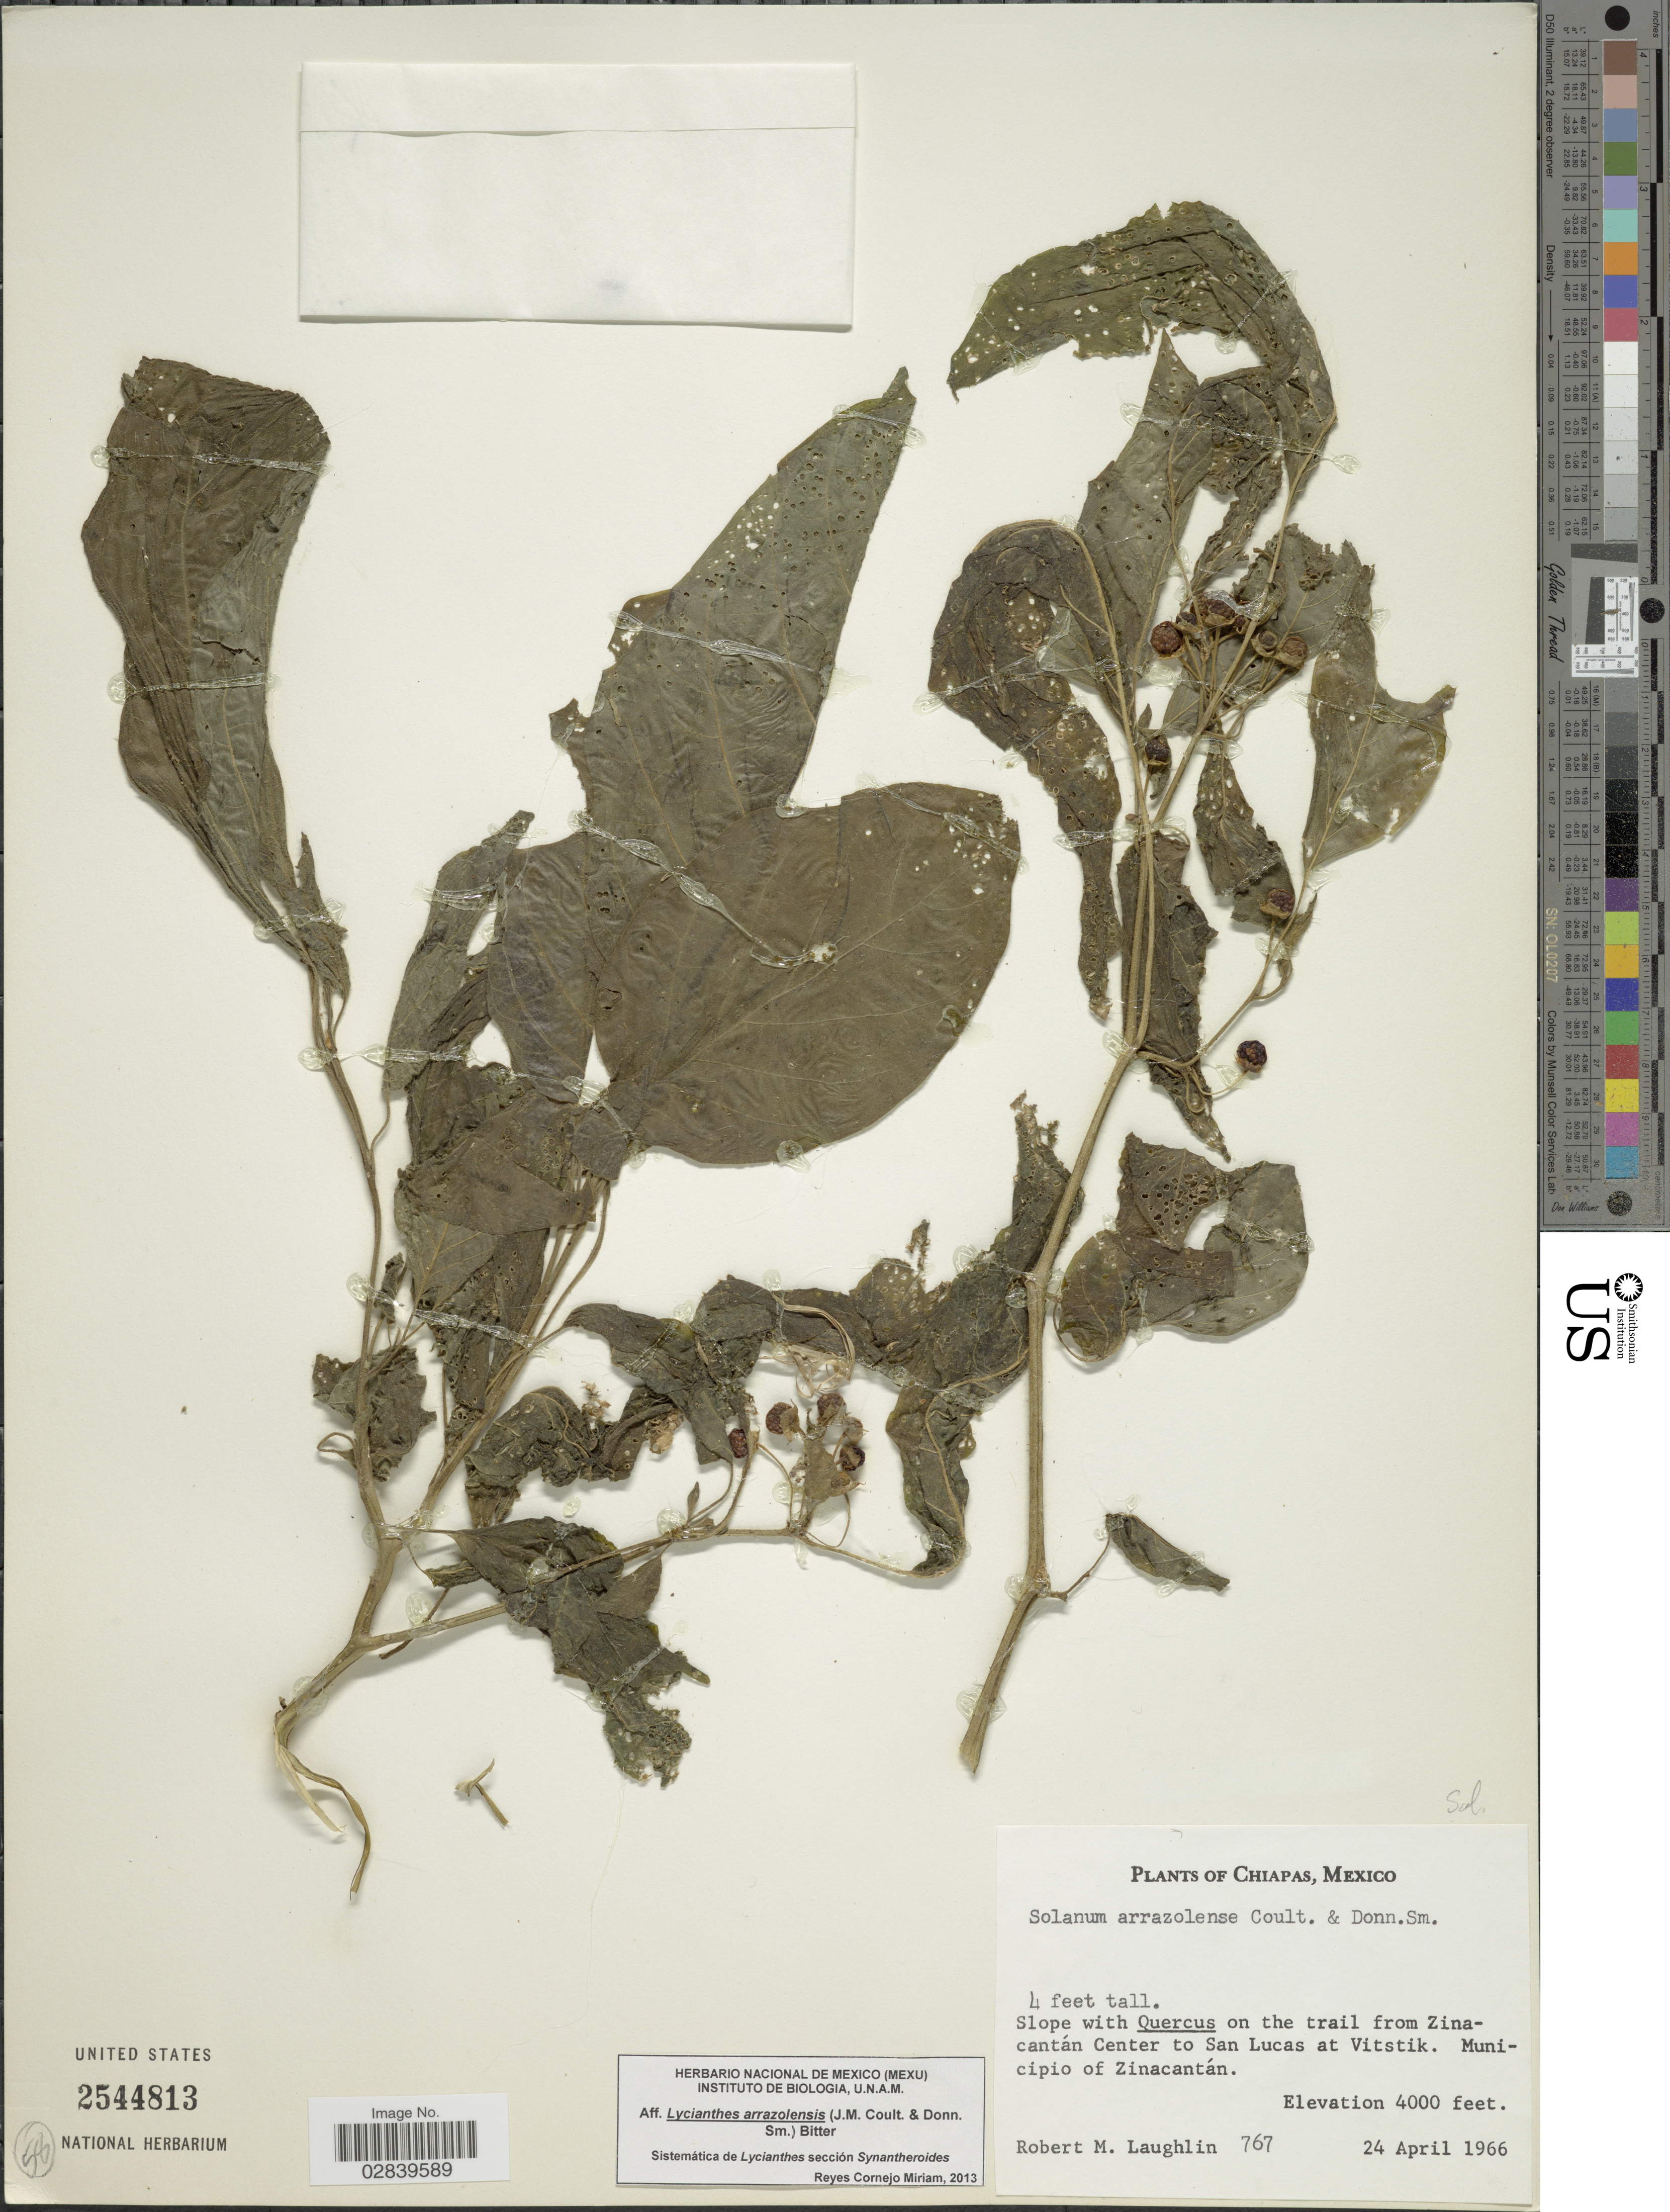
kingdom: Plantae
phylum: Tracheophyta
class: Magnoliopsida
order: Solanales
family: Solanaceae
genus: Lycianthes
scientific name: Lycianthes arrazolensis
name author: (J.M. Coult. & Donn. Sm.) Bitter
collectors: R. M. Laughlin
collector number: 767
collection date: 1966-04-24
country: Mexico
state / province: Chiapas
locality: On the trail from Zinacantán Center to San Lucas at Vitstik. Municipio of Zinacantán.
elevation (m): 1219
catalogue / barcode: US 2544813